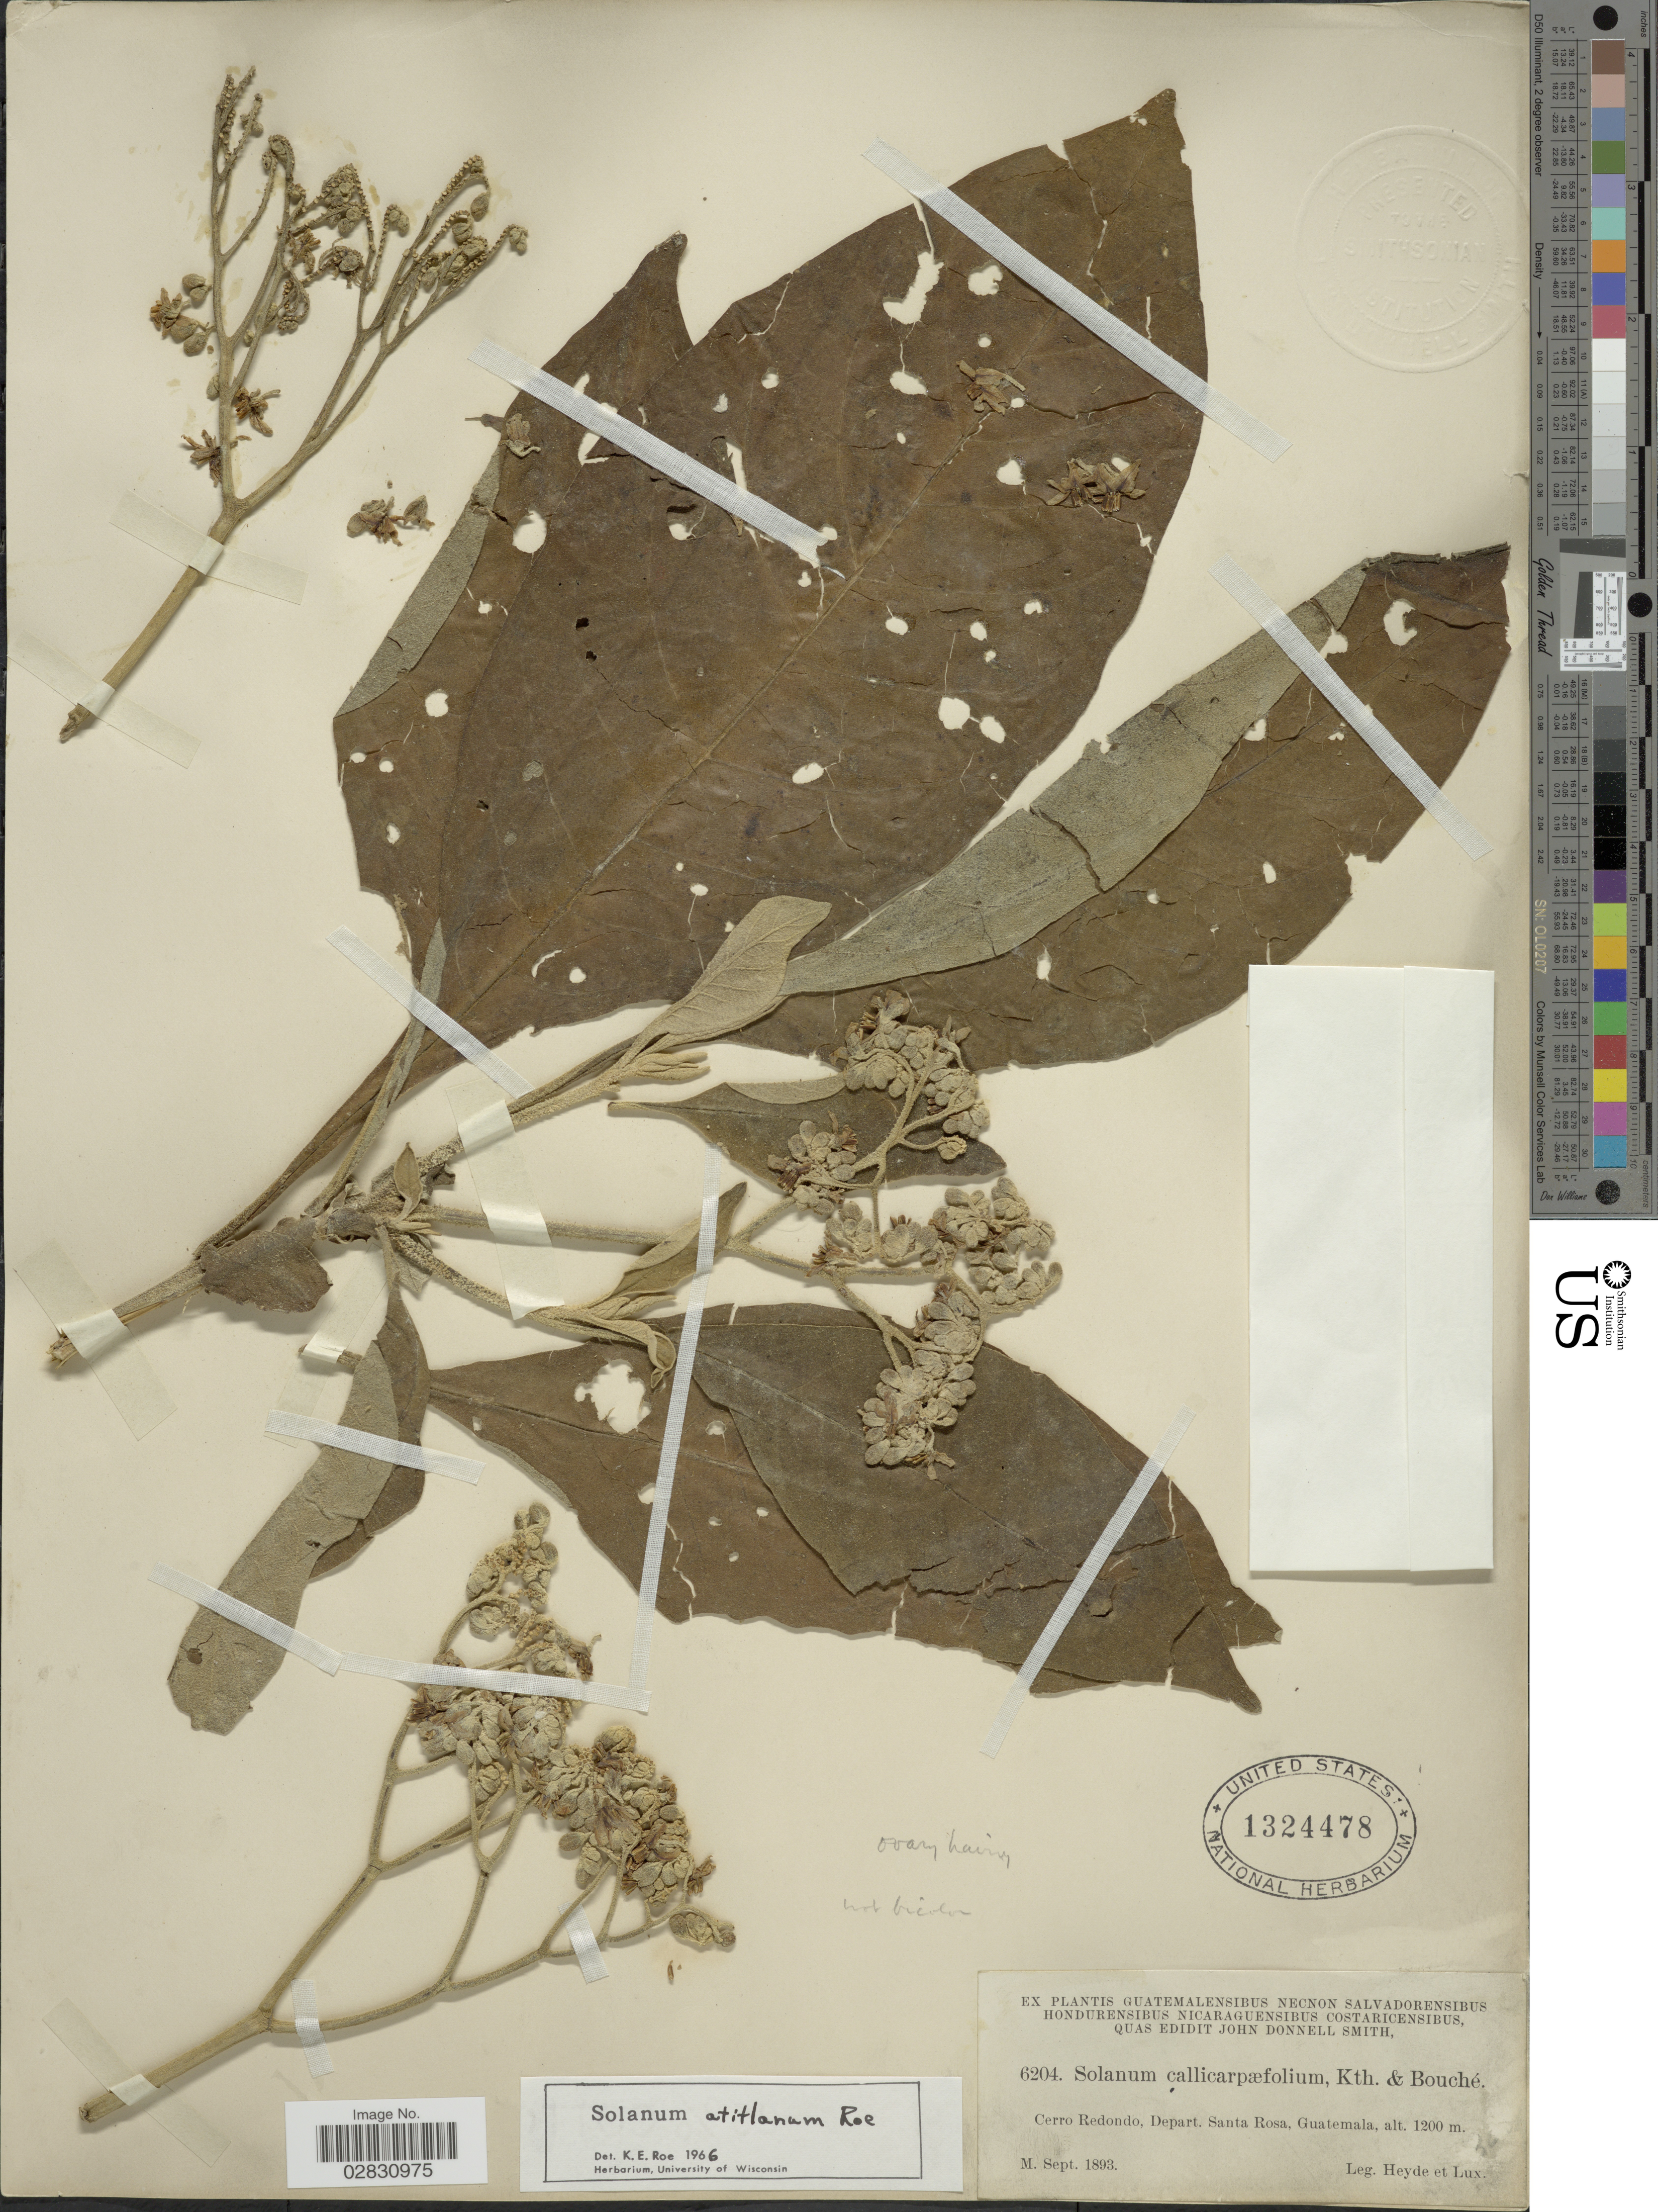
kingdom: Plantae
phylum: Tracheophyta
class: Magnoliopsida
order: Solanales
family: Solanaceae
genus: Solanum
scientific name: Solanum atitlanum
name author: K.E. Roe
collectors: Heyde & Lux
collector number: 6204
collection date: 1893-09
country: Guatemala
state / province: Santa Rosa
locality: Cerro Redondo, Depart. Santa Rosa.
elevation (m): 1200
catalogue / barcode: US 1324478